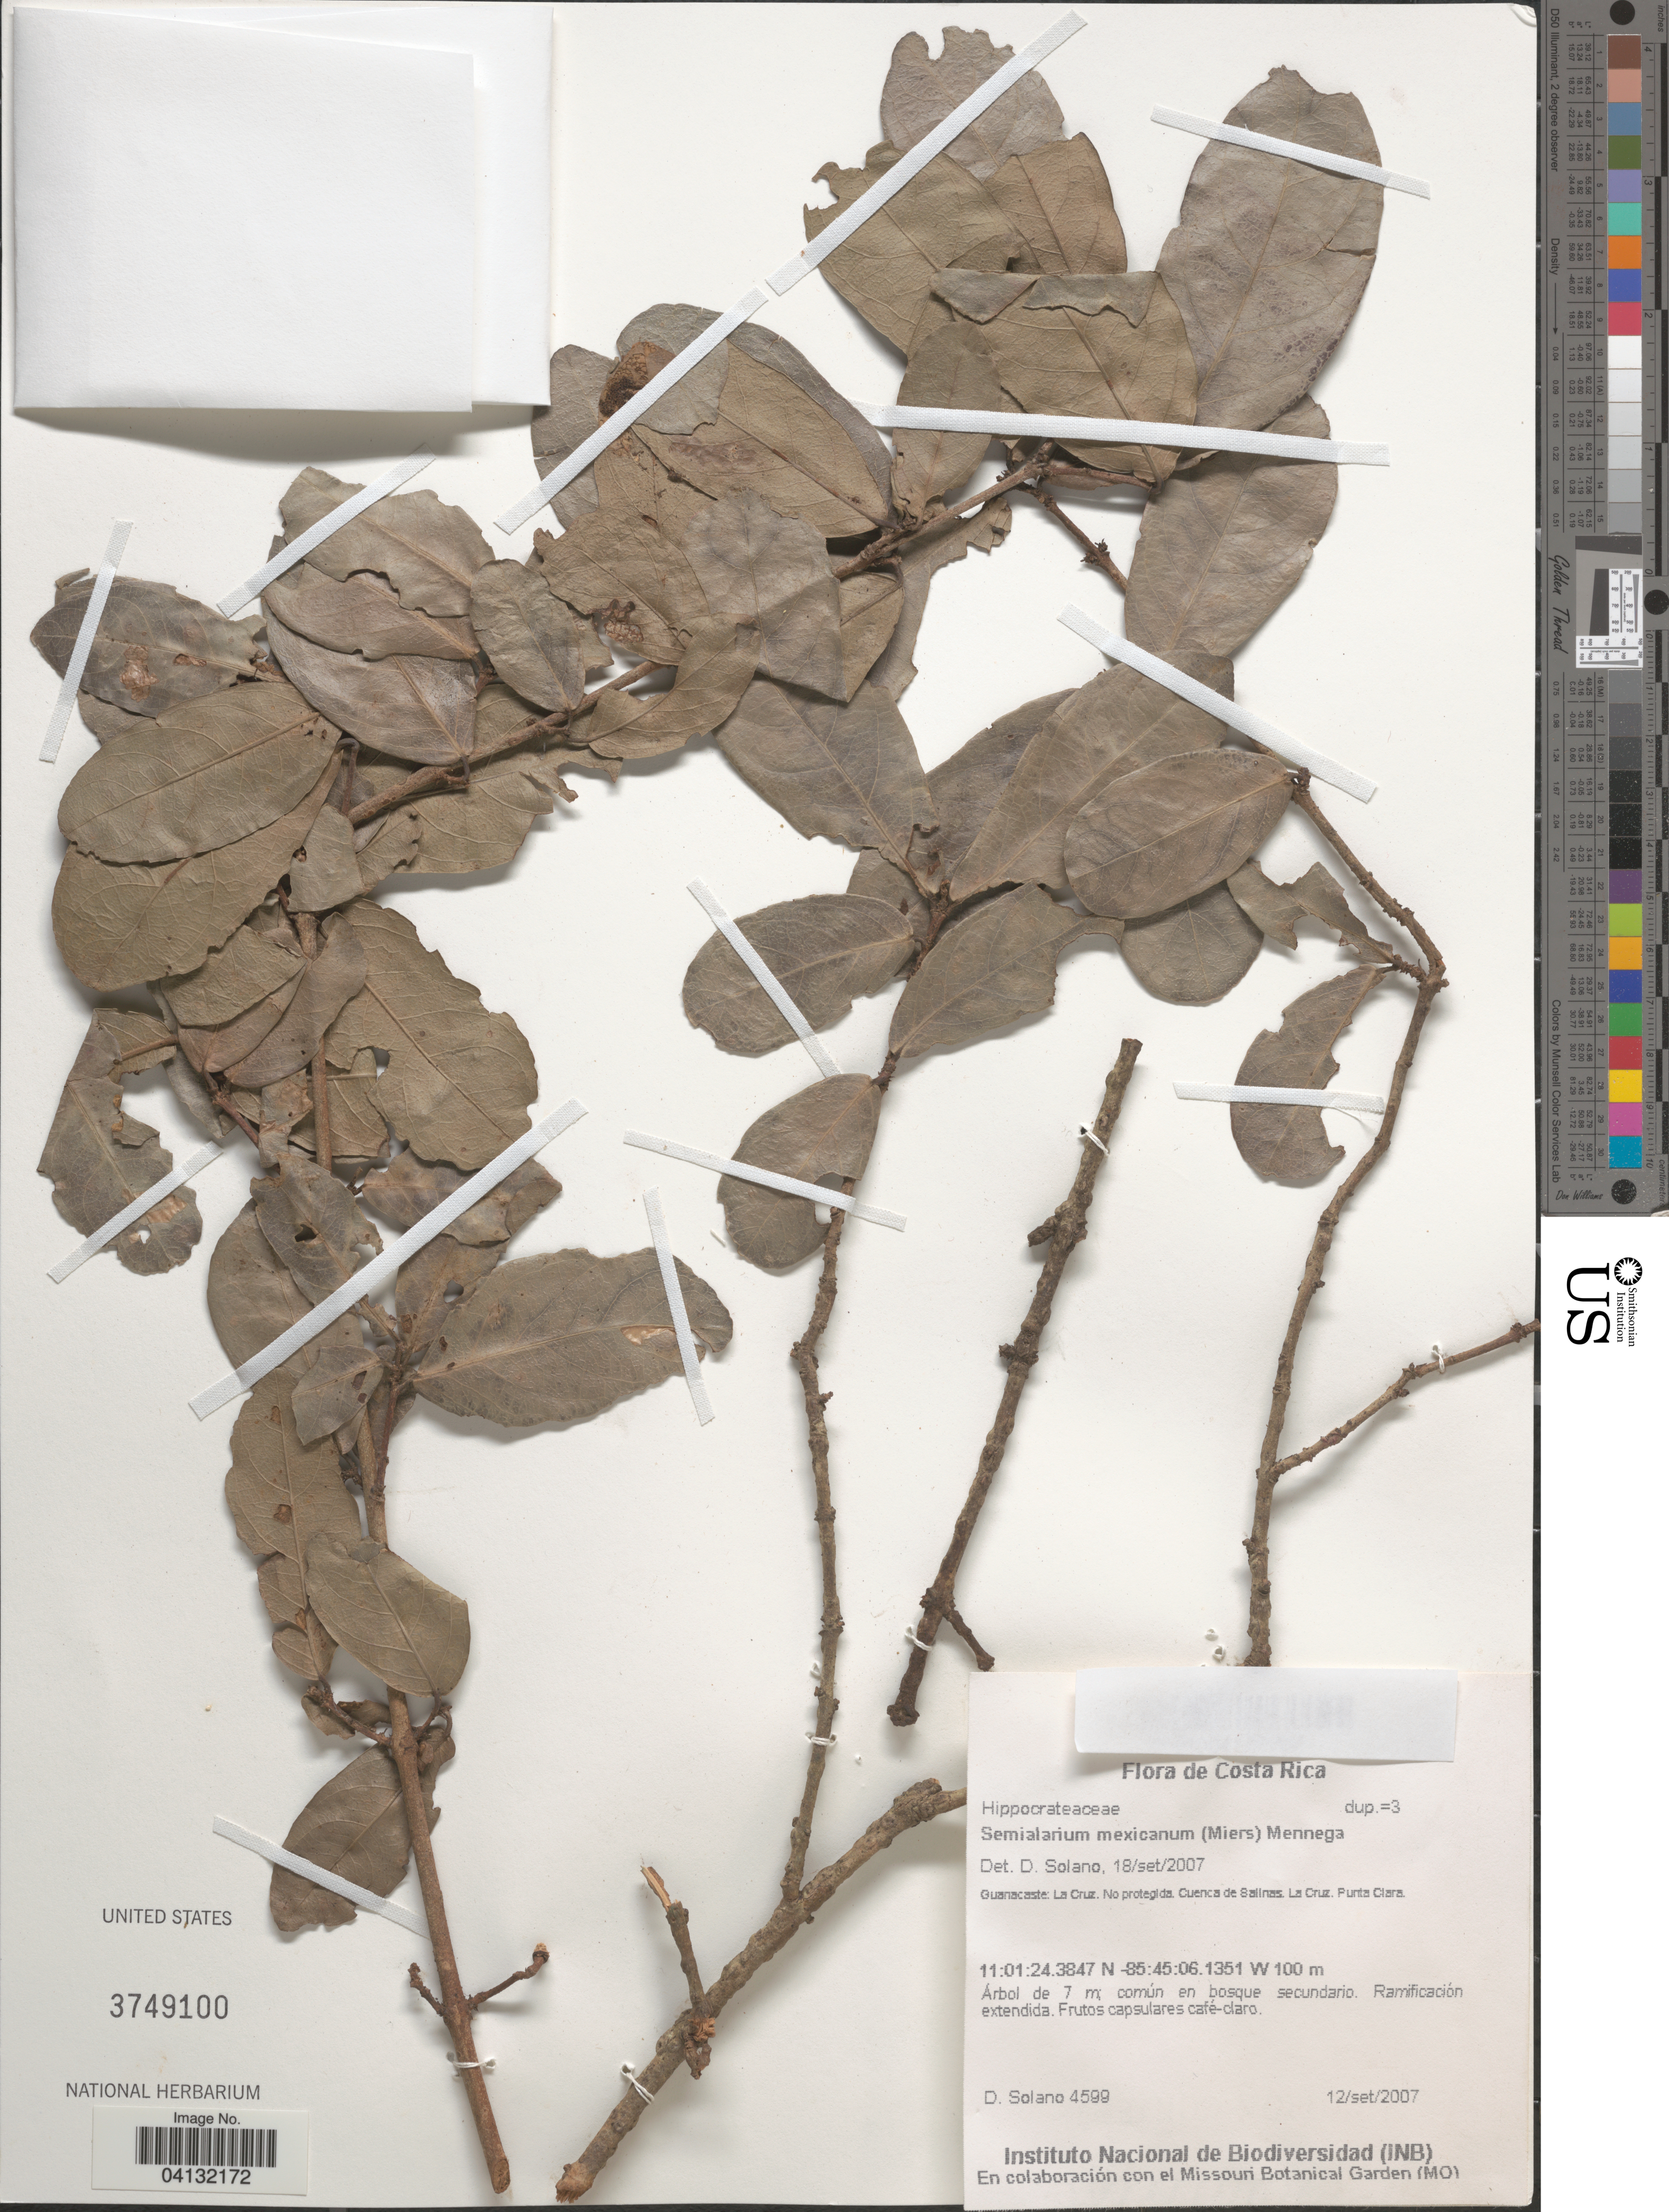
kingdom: Plantae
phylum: Tracheophyta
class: Magnoliopsida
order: Celastrales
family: Celastraceae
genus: Semialarium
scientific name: Semialarium mexicanum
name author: (Miers) Mennega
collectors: D. Solano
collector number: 4599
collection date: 2007-09-12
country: Costa Rica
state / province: Guanacaste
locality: La Cruz. No protegida. Cuenca de Salinas. La Cruz. Punta Clara.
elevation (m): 100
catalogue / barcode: US 3749100